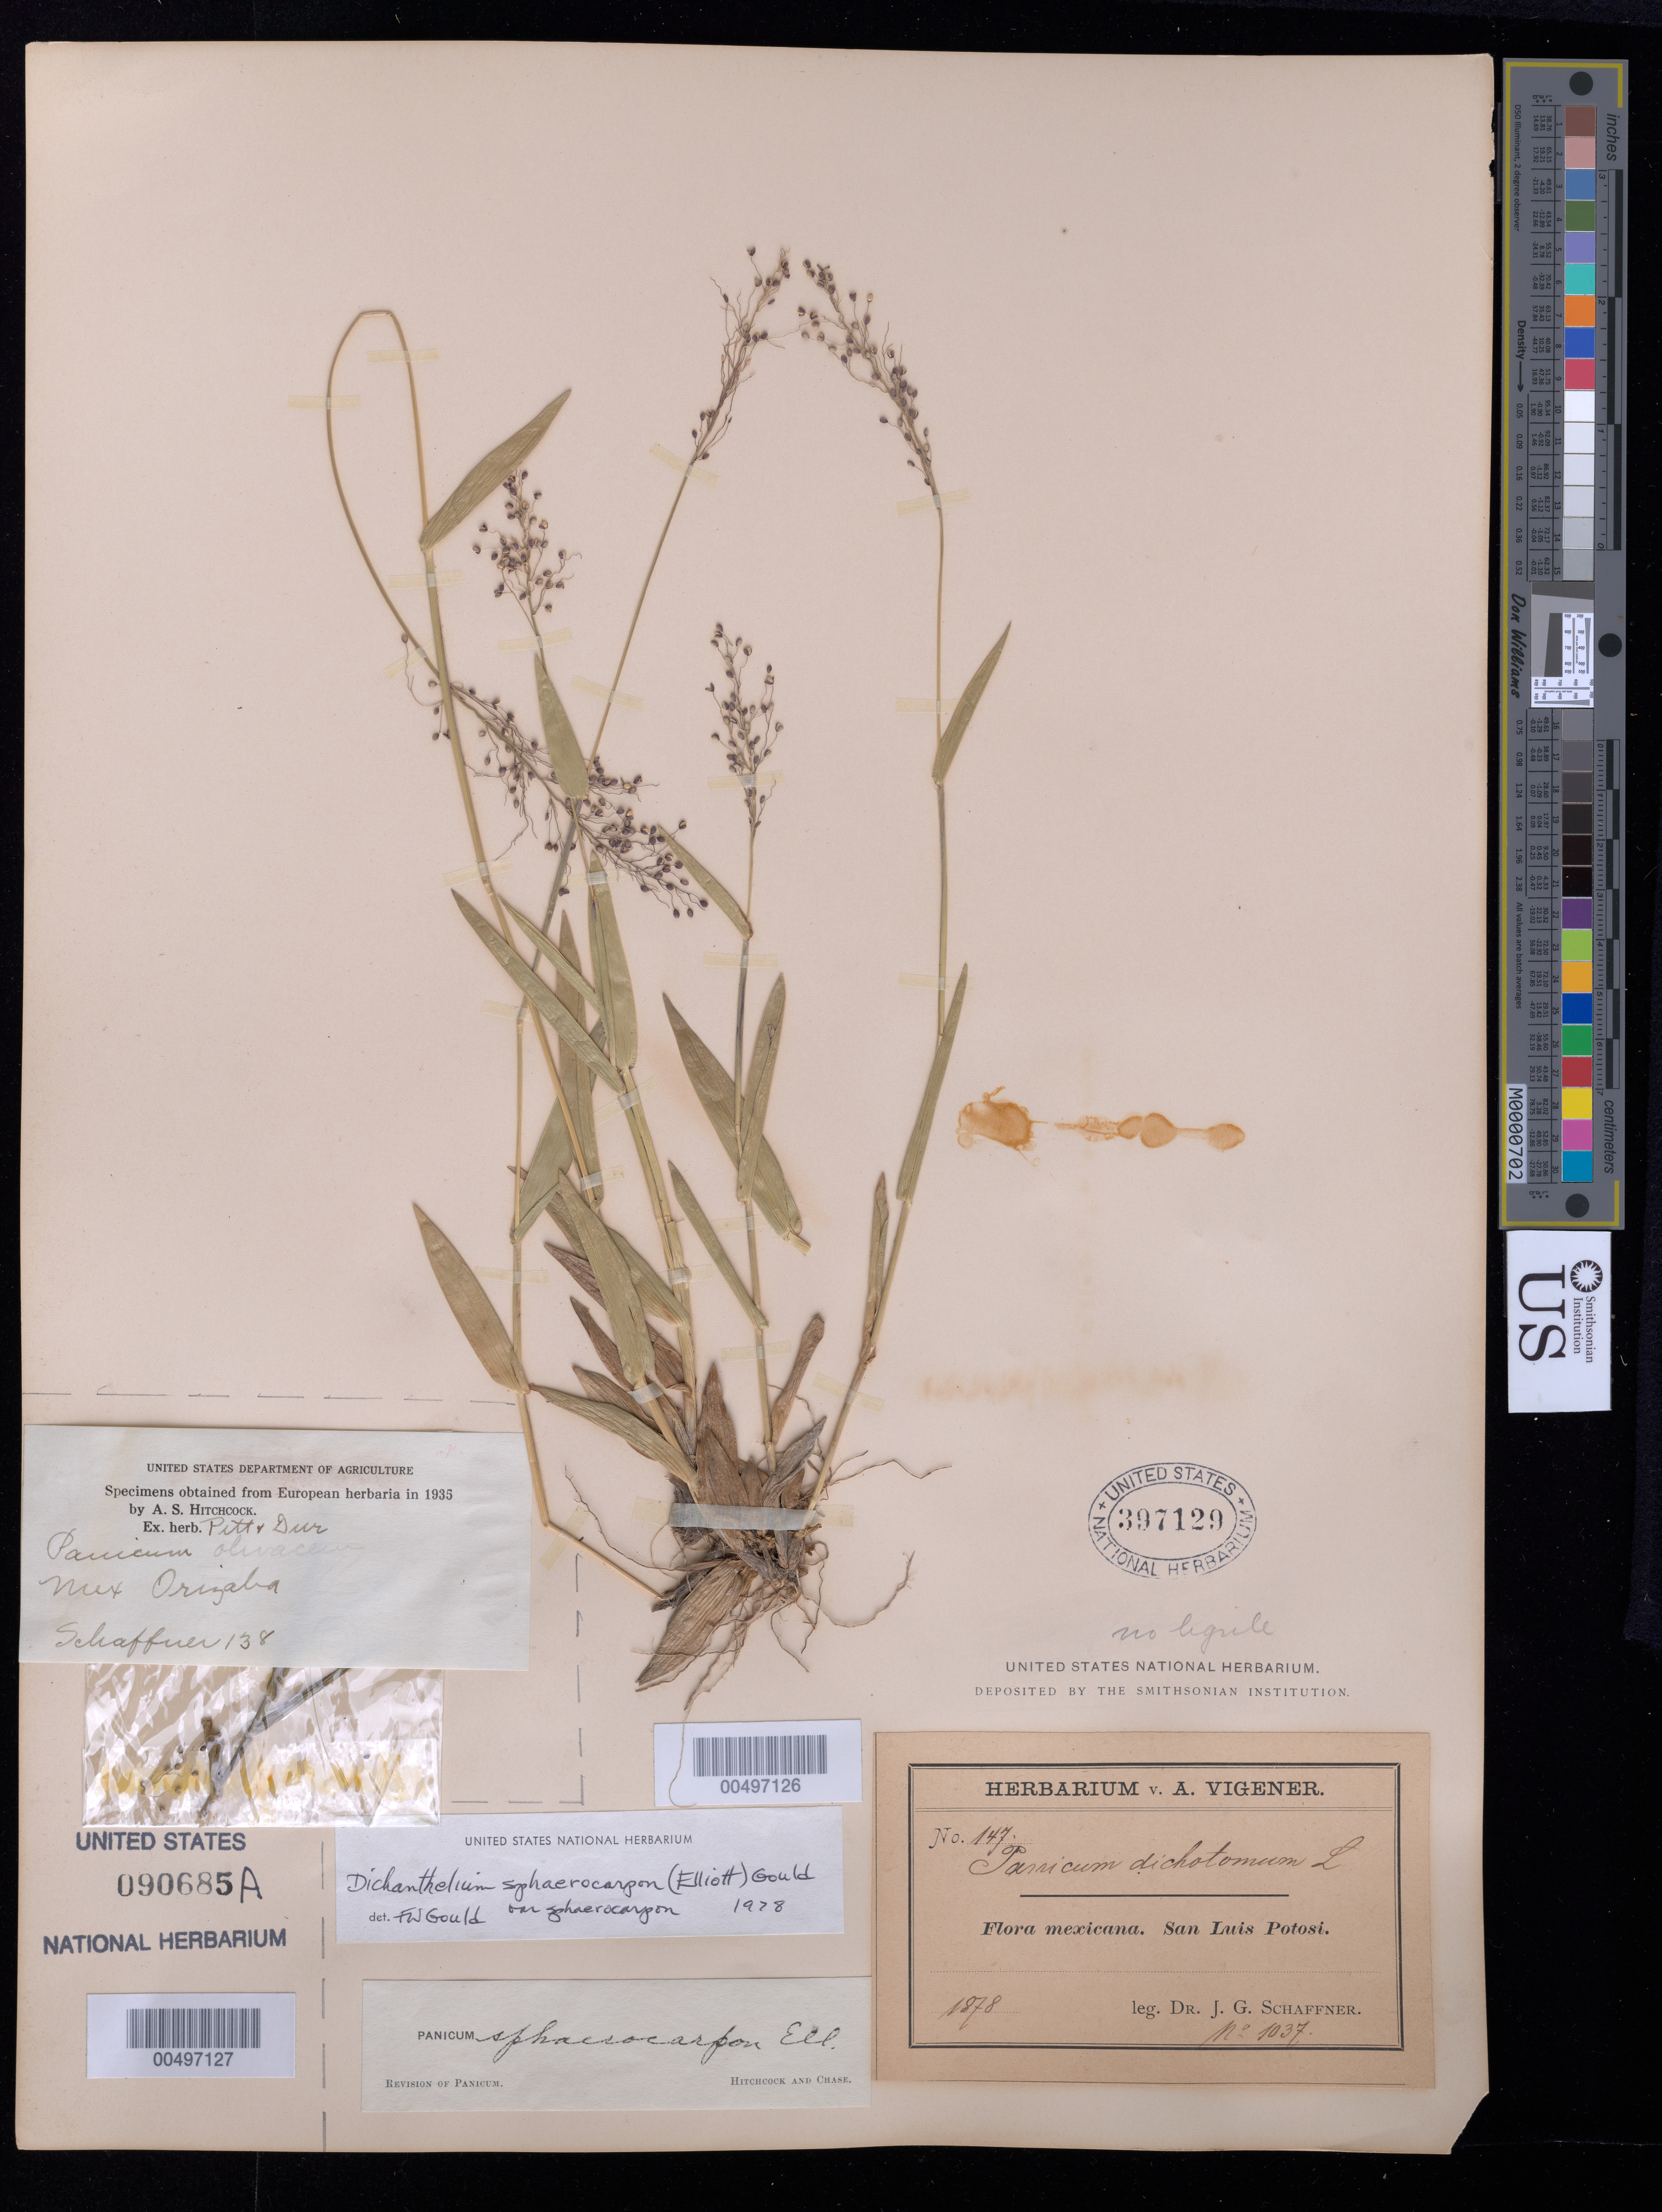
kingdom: Plantae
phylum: Tracheophyta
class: Liliopsida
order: Poales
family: Poaceae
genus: Dichanthelium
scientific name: Dichanthelium sphaerocarpon var. sphaerocarpon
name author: (Elliott) Gould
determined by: Gould, F. W.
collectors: -. Schaffner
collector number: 138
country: Mexico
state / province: Veracruz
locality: Orizaba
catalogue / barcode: US 90685A